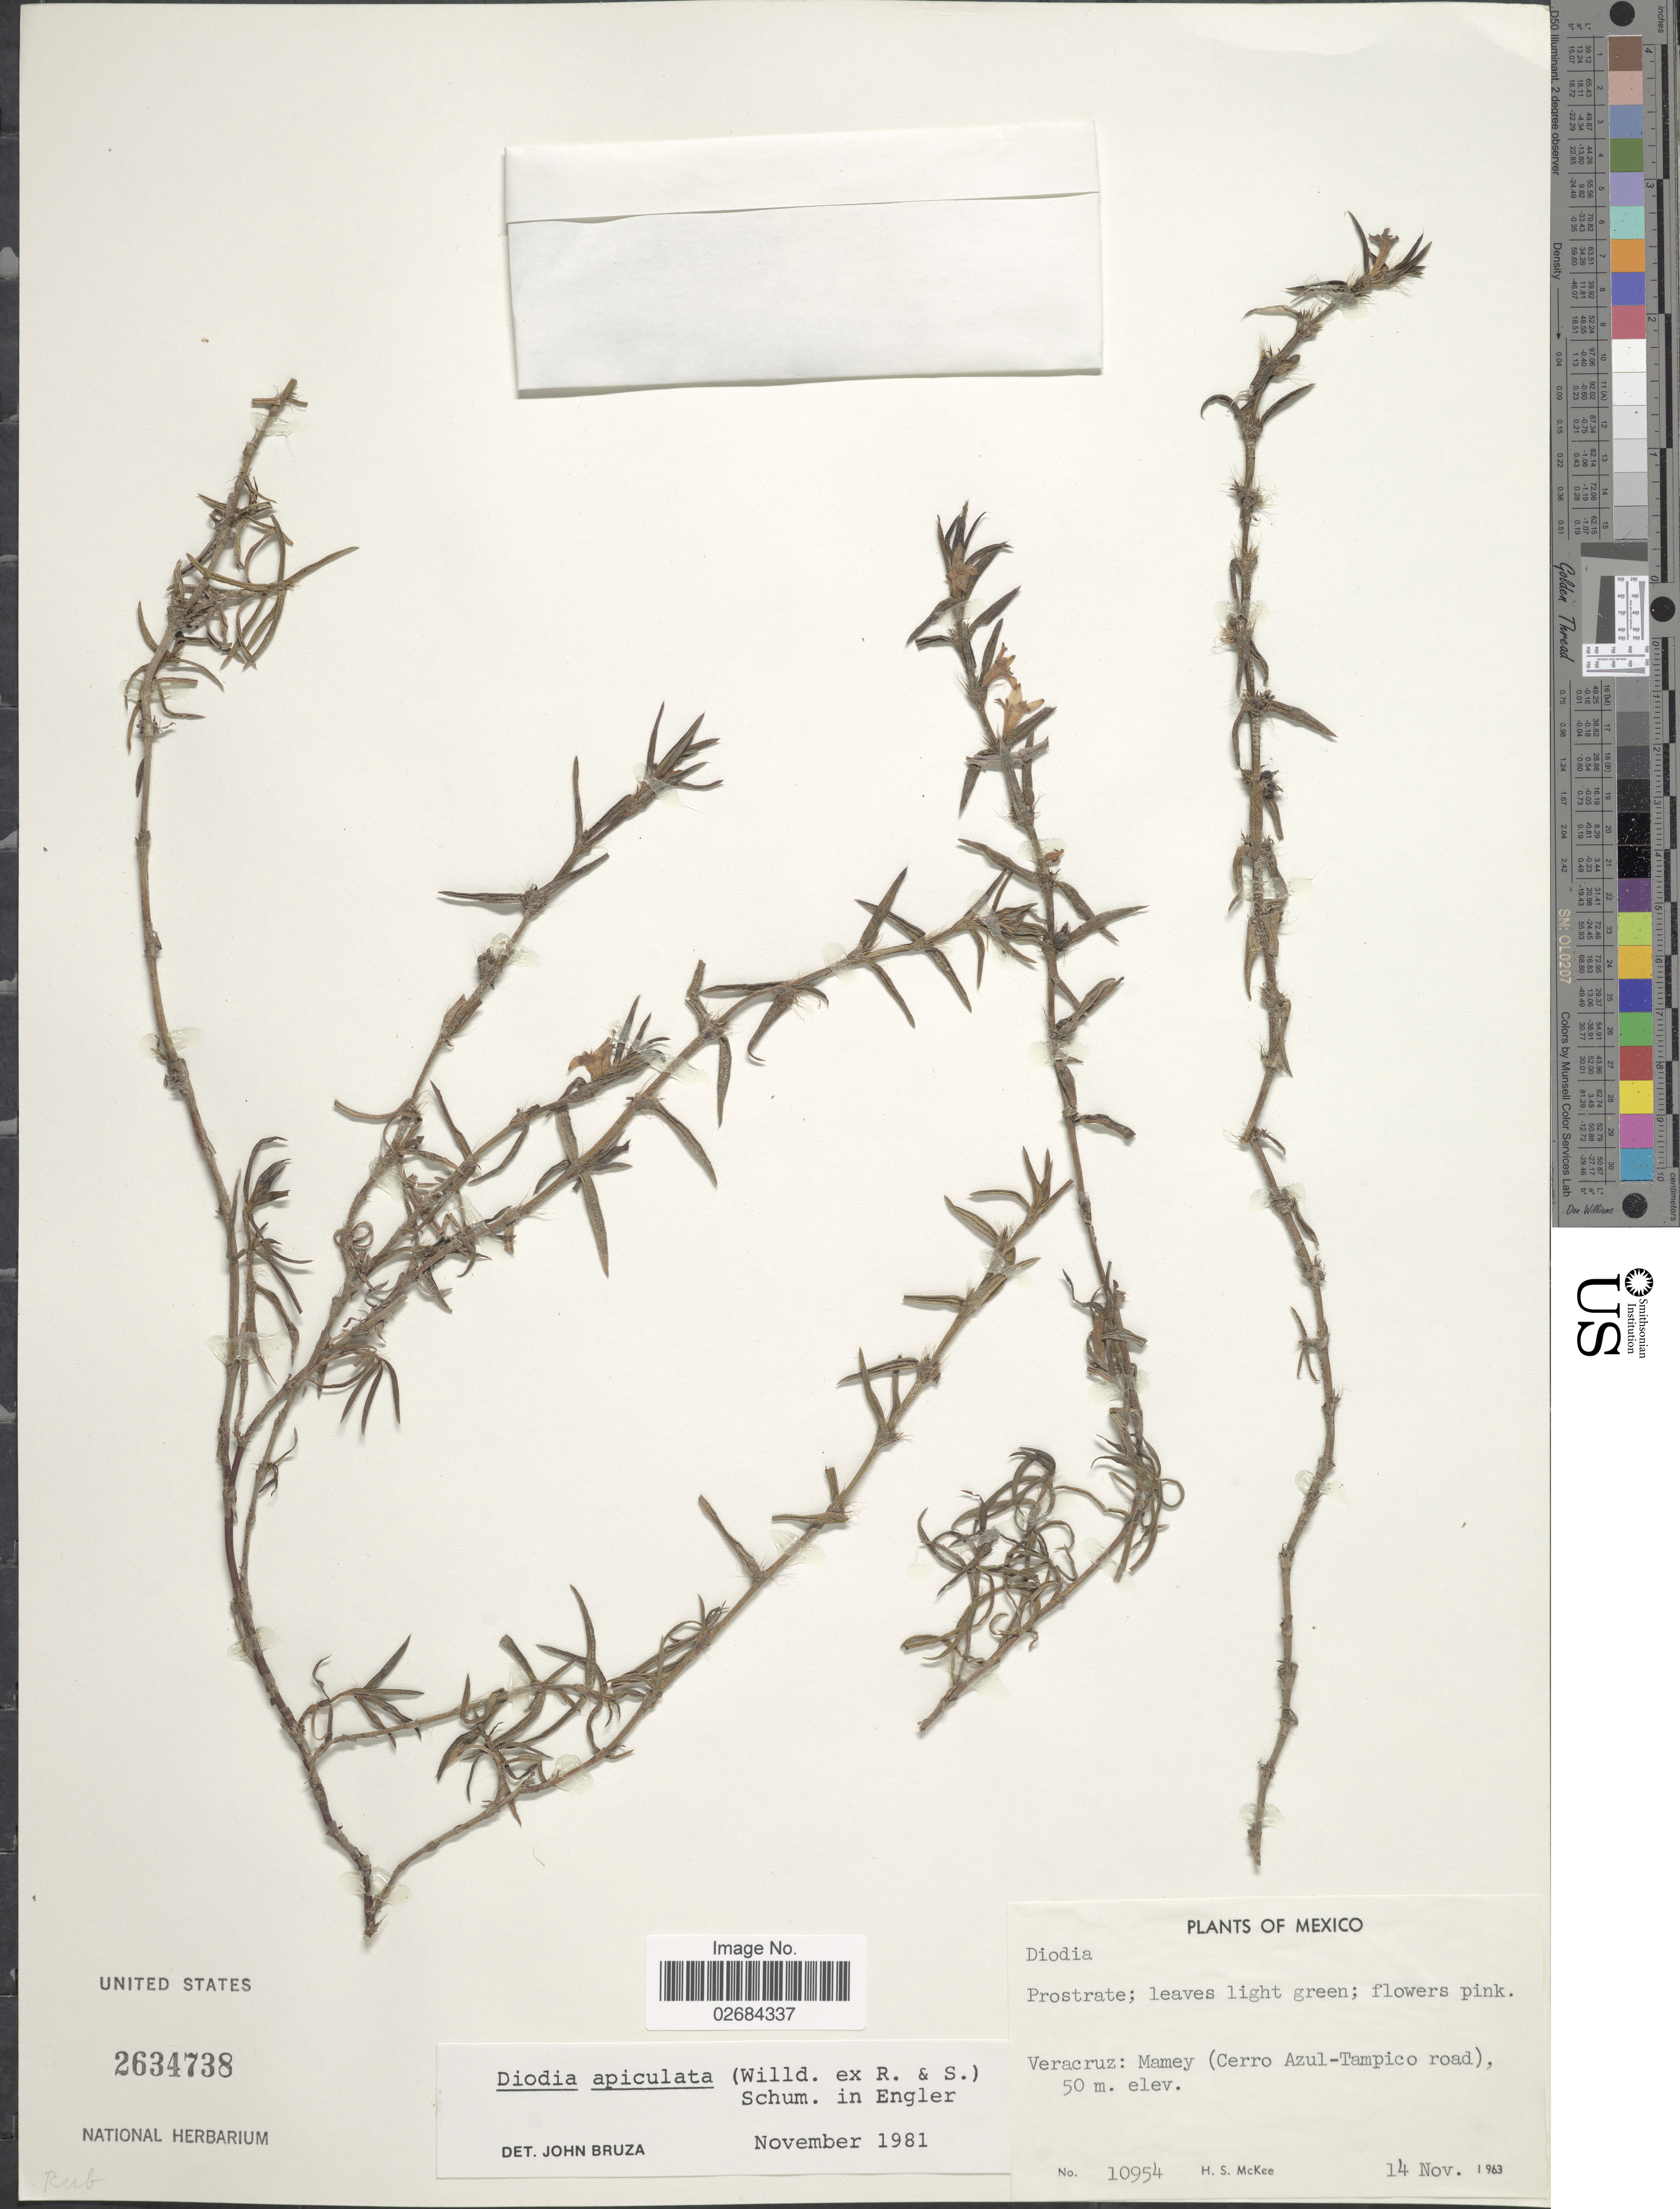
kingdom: Plantae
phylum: Tracheophyta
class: Magnoliopsida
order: Gentianales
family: Rubiaceae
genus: Diodia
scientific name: Diodia apiculata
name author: (Willd. ex Roem. & Schult.) K. Schum.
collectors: H. S. McKee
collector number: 10954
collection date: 1963-11-14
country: Mexico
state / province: Veracruz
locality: Veracruz: Mamey (Cerro Azul-Tampico road)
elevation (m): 50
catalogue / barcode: US 2634738